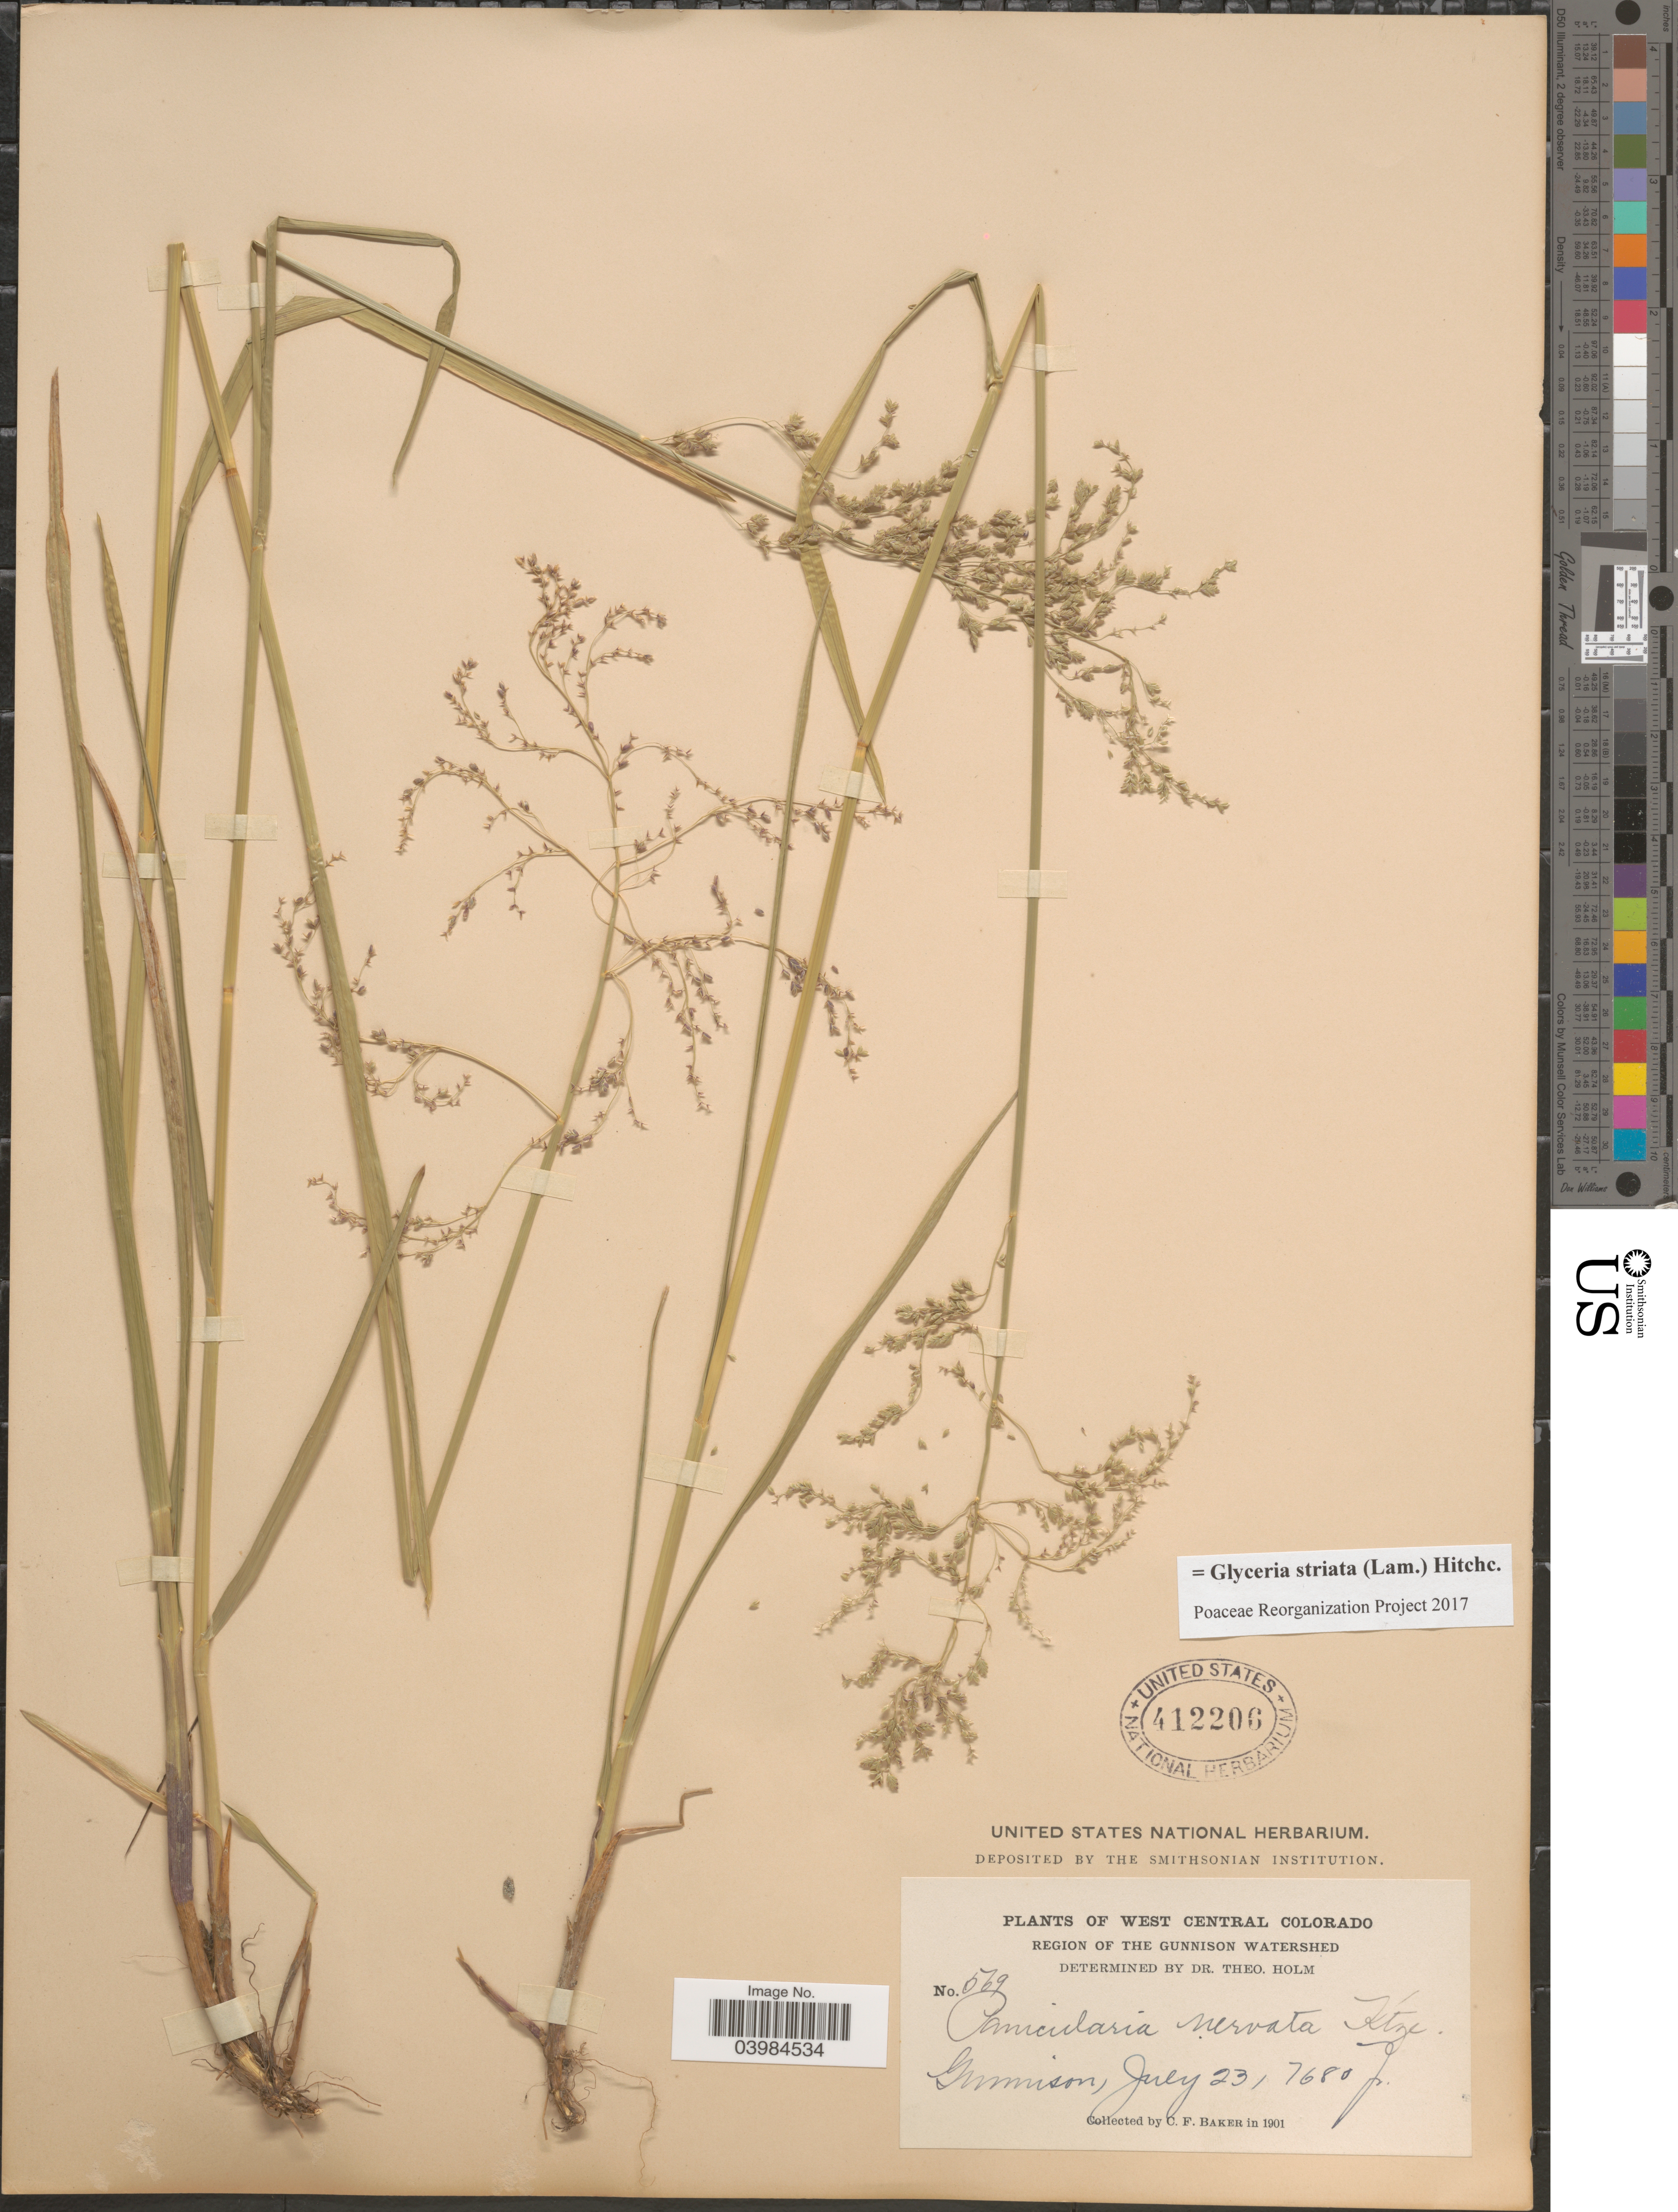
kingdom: Plantae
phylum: Tracheophyta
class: Liliopsida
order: Poales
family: Poaceae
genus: Glyceria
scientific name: Glyceria striata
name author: (Lam.) Hitchc.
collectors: C. F. Baker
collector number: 569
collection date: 1901-07-23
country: United States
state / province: Colorado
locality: West Central Colorado. Region of the Gunnison Watershed. Gunnison.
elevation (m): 2341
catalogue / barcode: US 412206